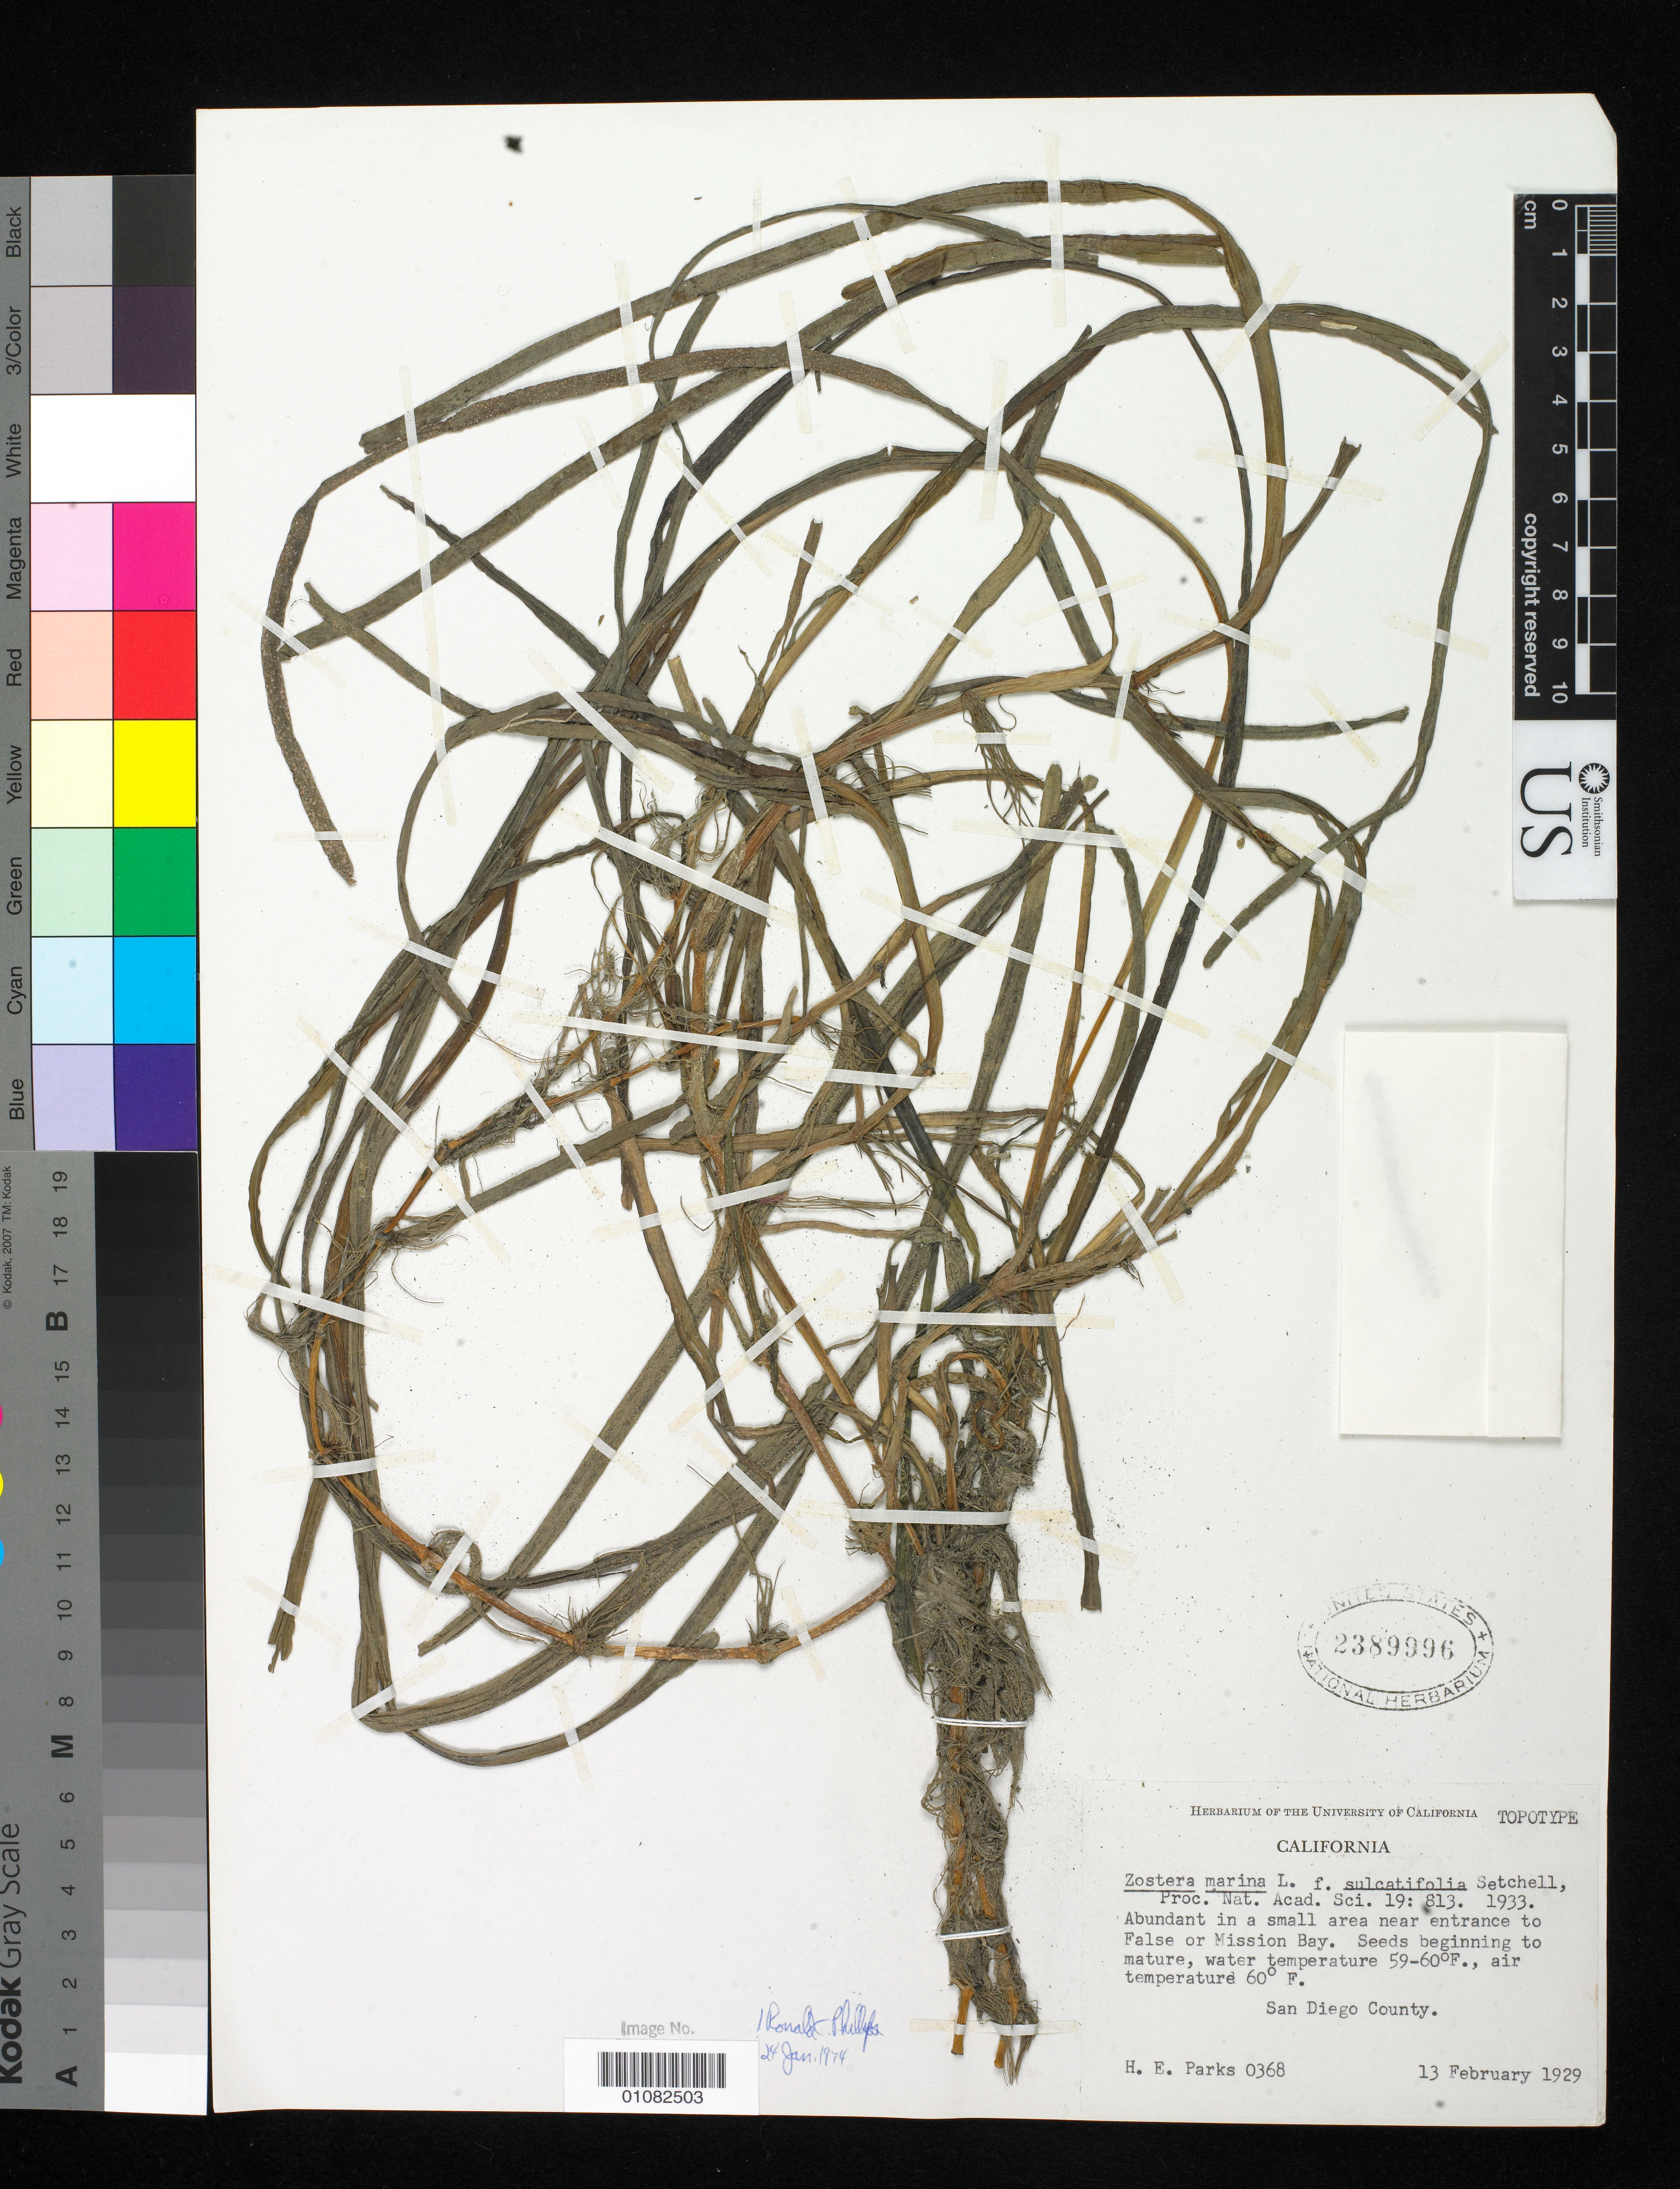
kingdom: Plantae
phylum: Tracheophyta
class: Liliopsida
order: Alismatales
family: Zosteraceae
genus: Zostera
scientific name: Zostera marina var. sulcatifolia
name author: L.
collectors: H. E. Parks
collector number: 0368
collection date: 1929-02-13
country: United States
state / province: California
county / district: San Diego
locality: near entrance to Mission (also known as False) Bay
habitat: water temp.: 59- 60 degrees C; air temp.: 60 degrees C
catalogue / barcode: US 2389996